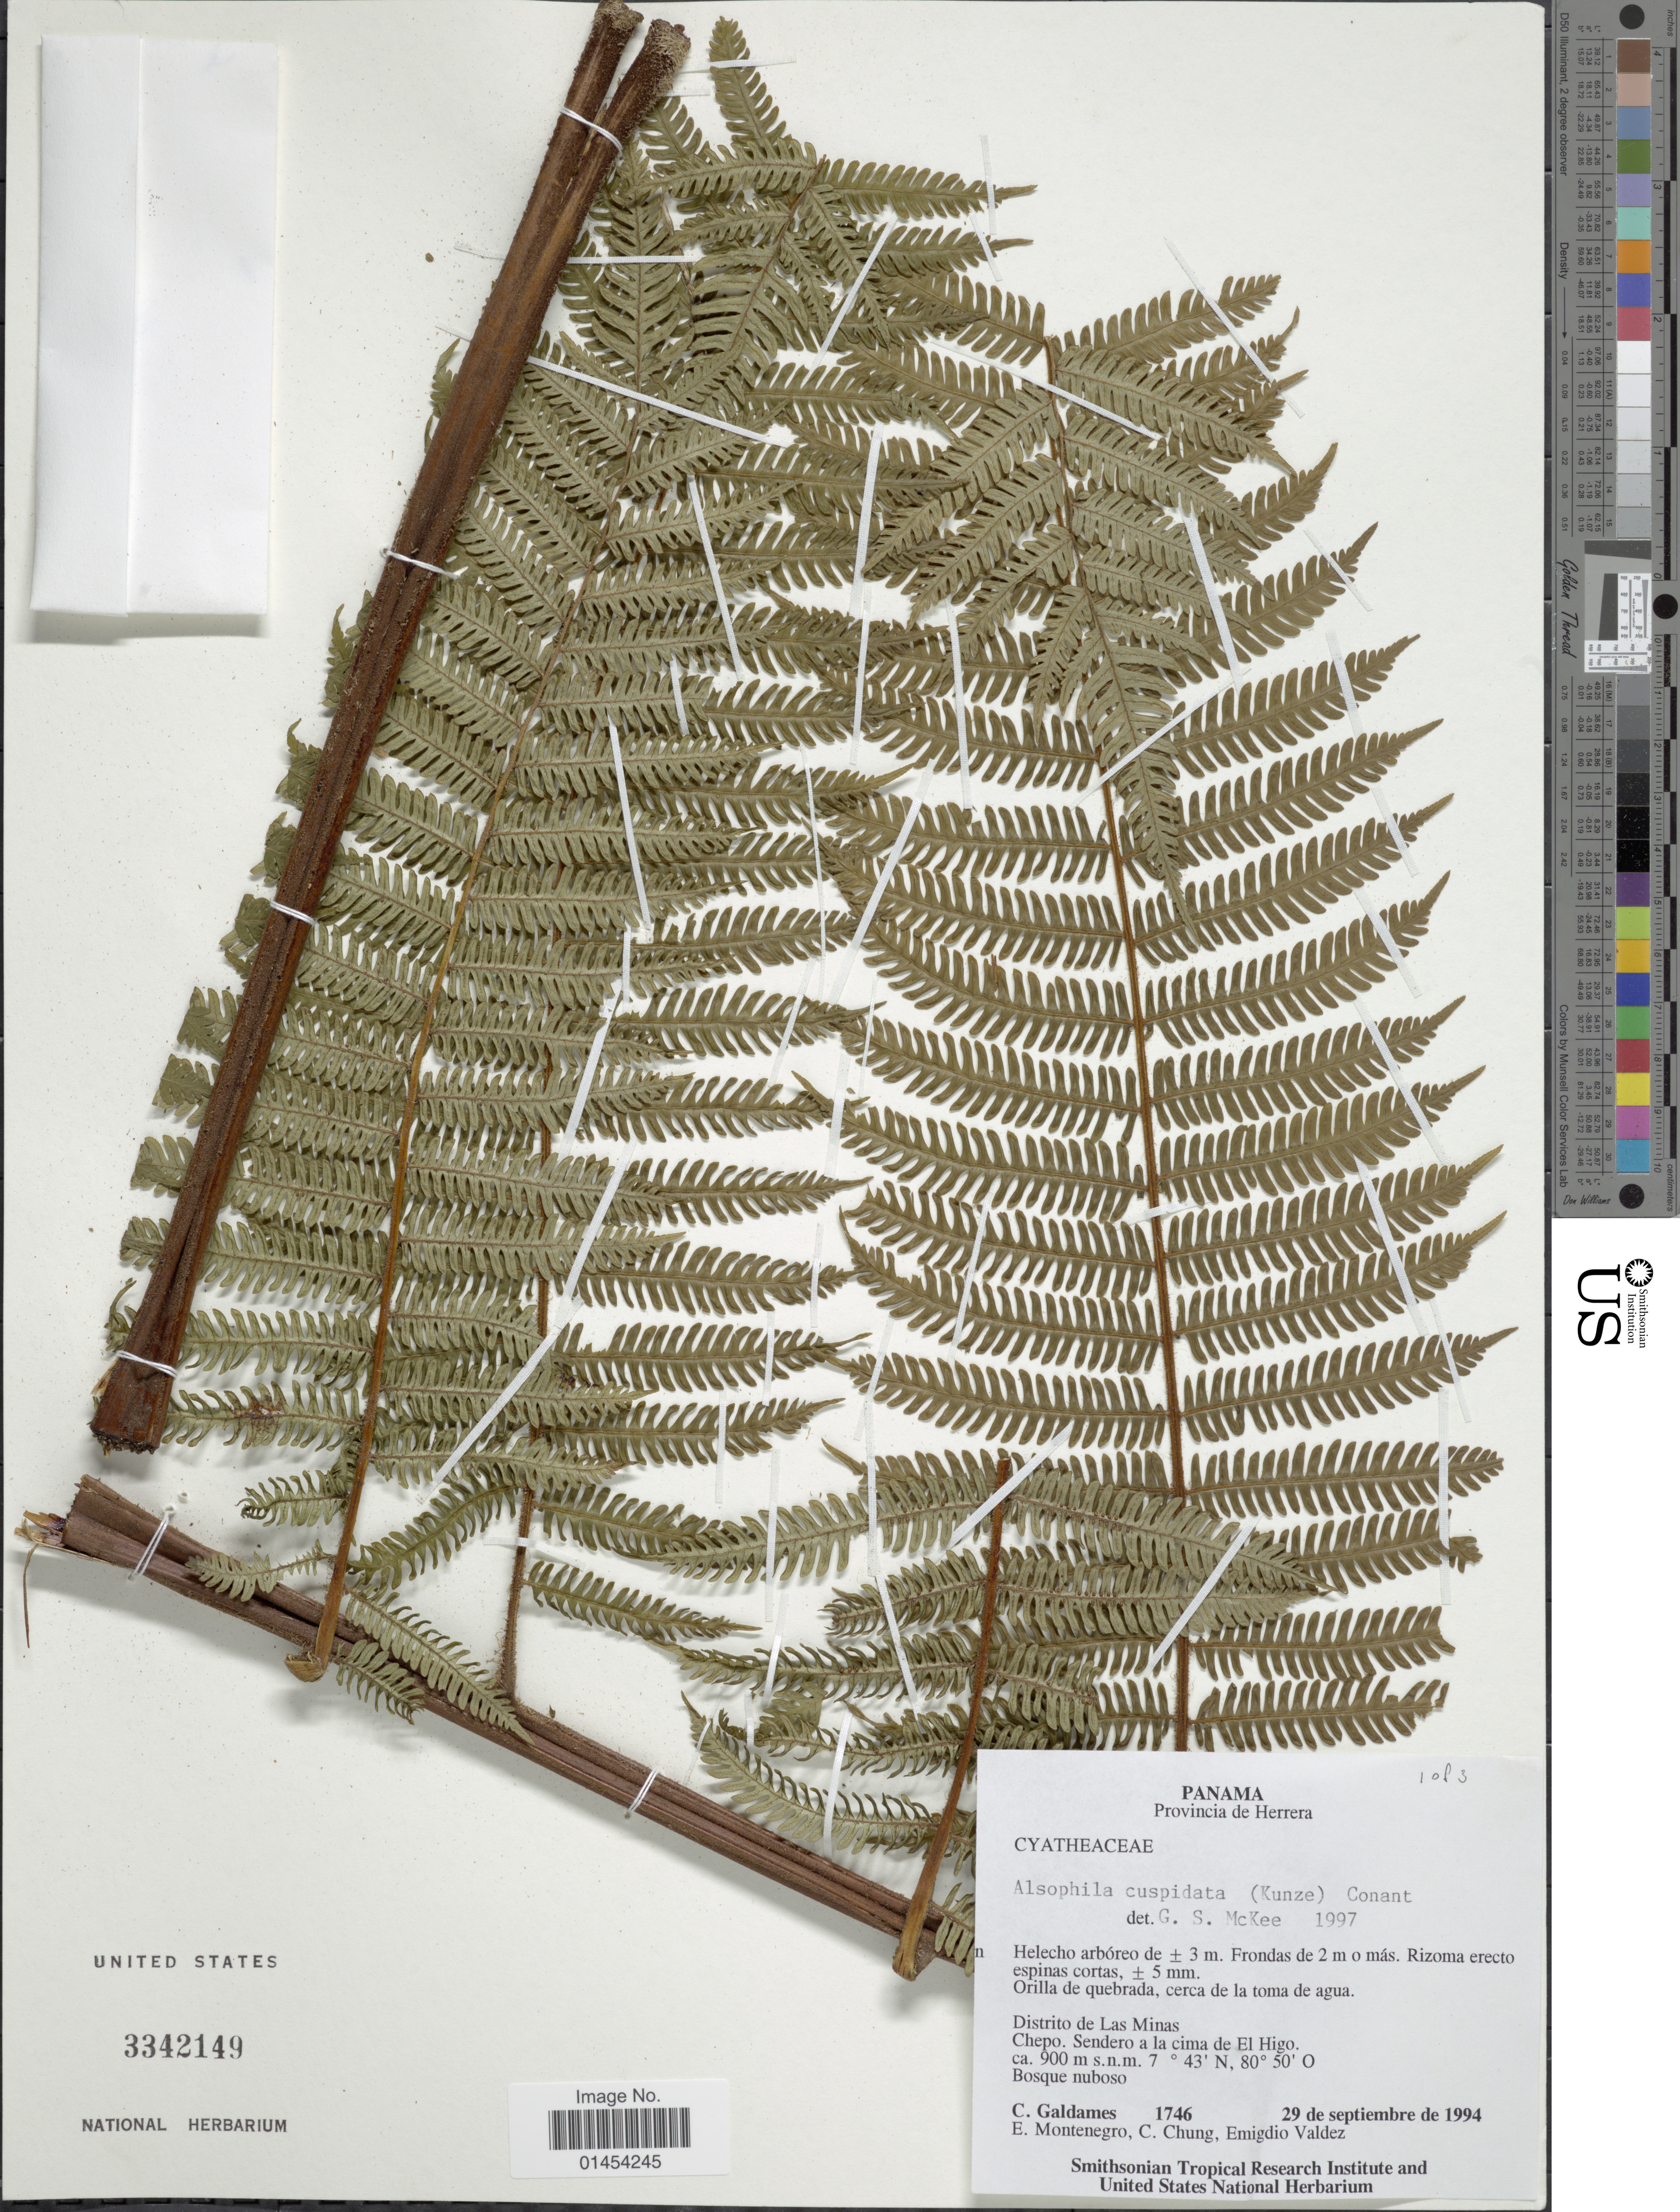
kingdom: Plantae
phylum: Tracheophyta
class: Polypodiopsida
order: Cyatheales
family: Cyatheaceae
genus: Alsophila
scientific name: Alsophila cuspidata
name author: (Kunze) D.S. Conant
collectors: C. Galdames, E. Montenegro, C. Chung & E. Valdez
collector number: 1746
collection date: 1994-09-29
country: Panama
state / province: Herrera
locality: Distrito de Las Minas. Chepo. Sendero a la cima de El Higo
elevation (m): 900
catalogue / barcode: US 3342149